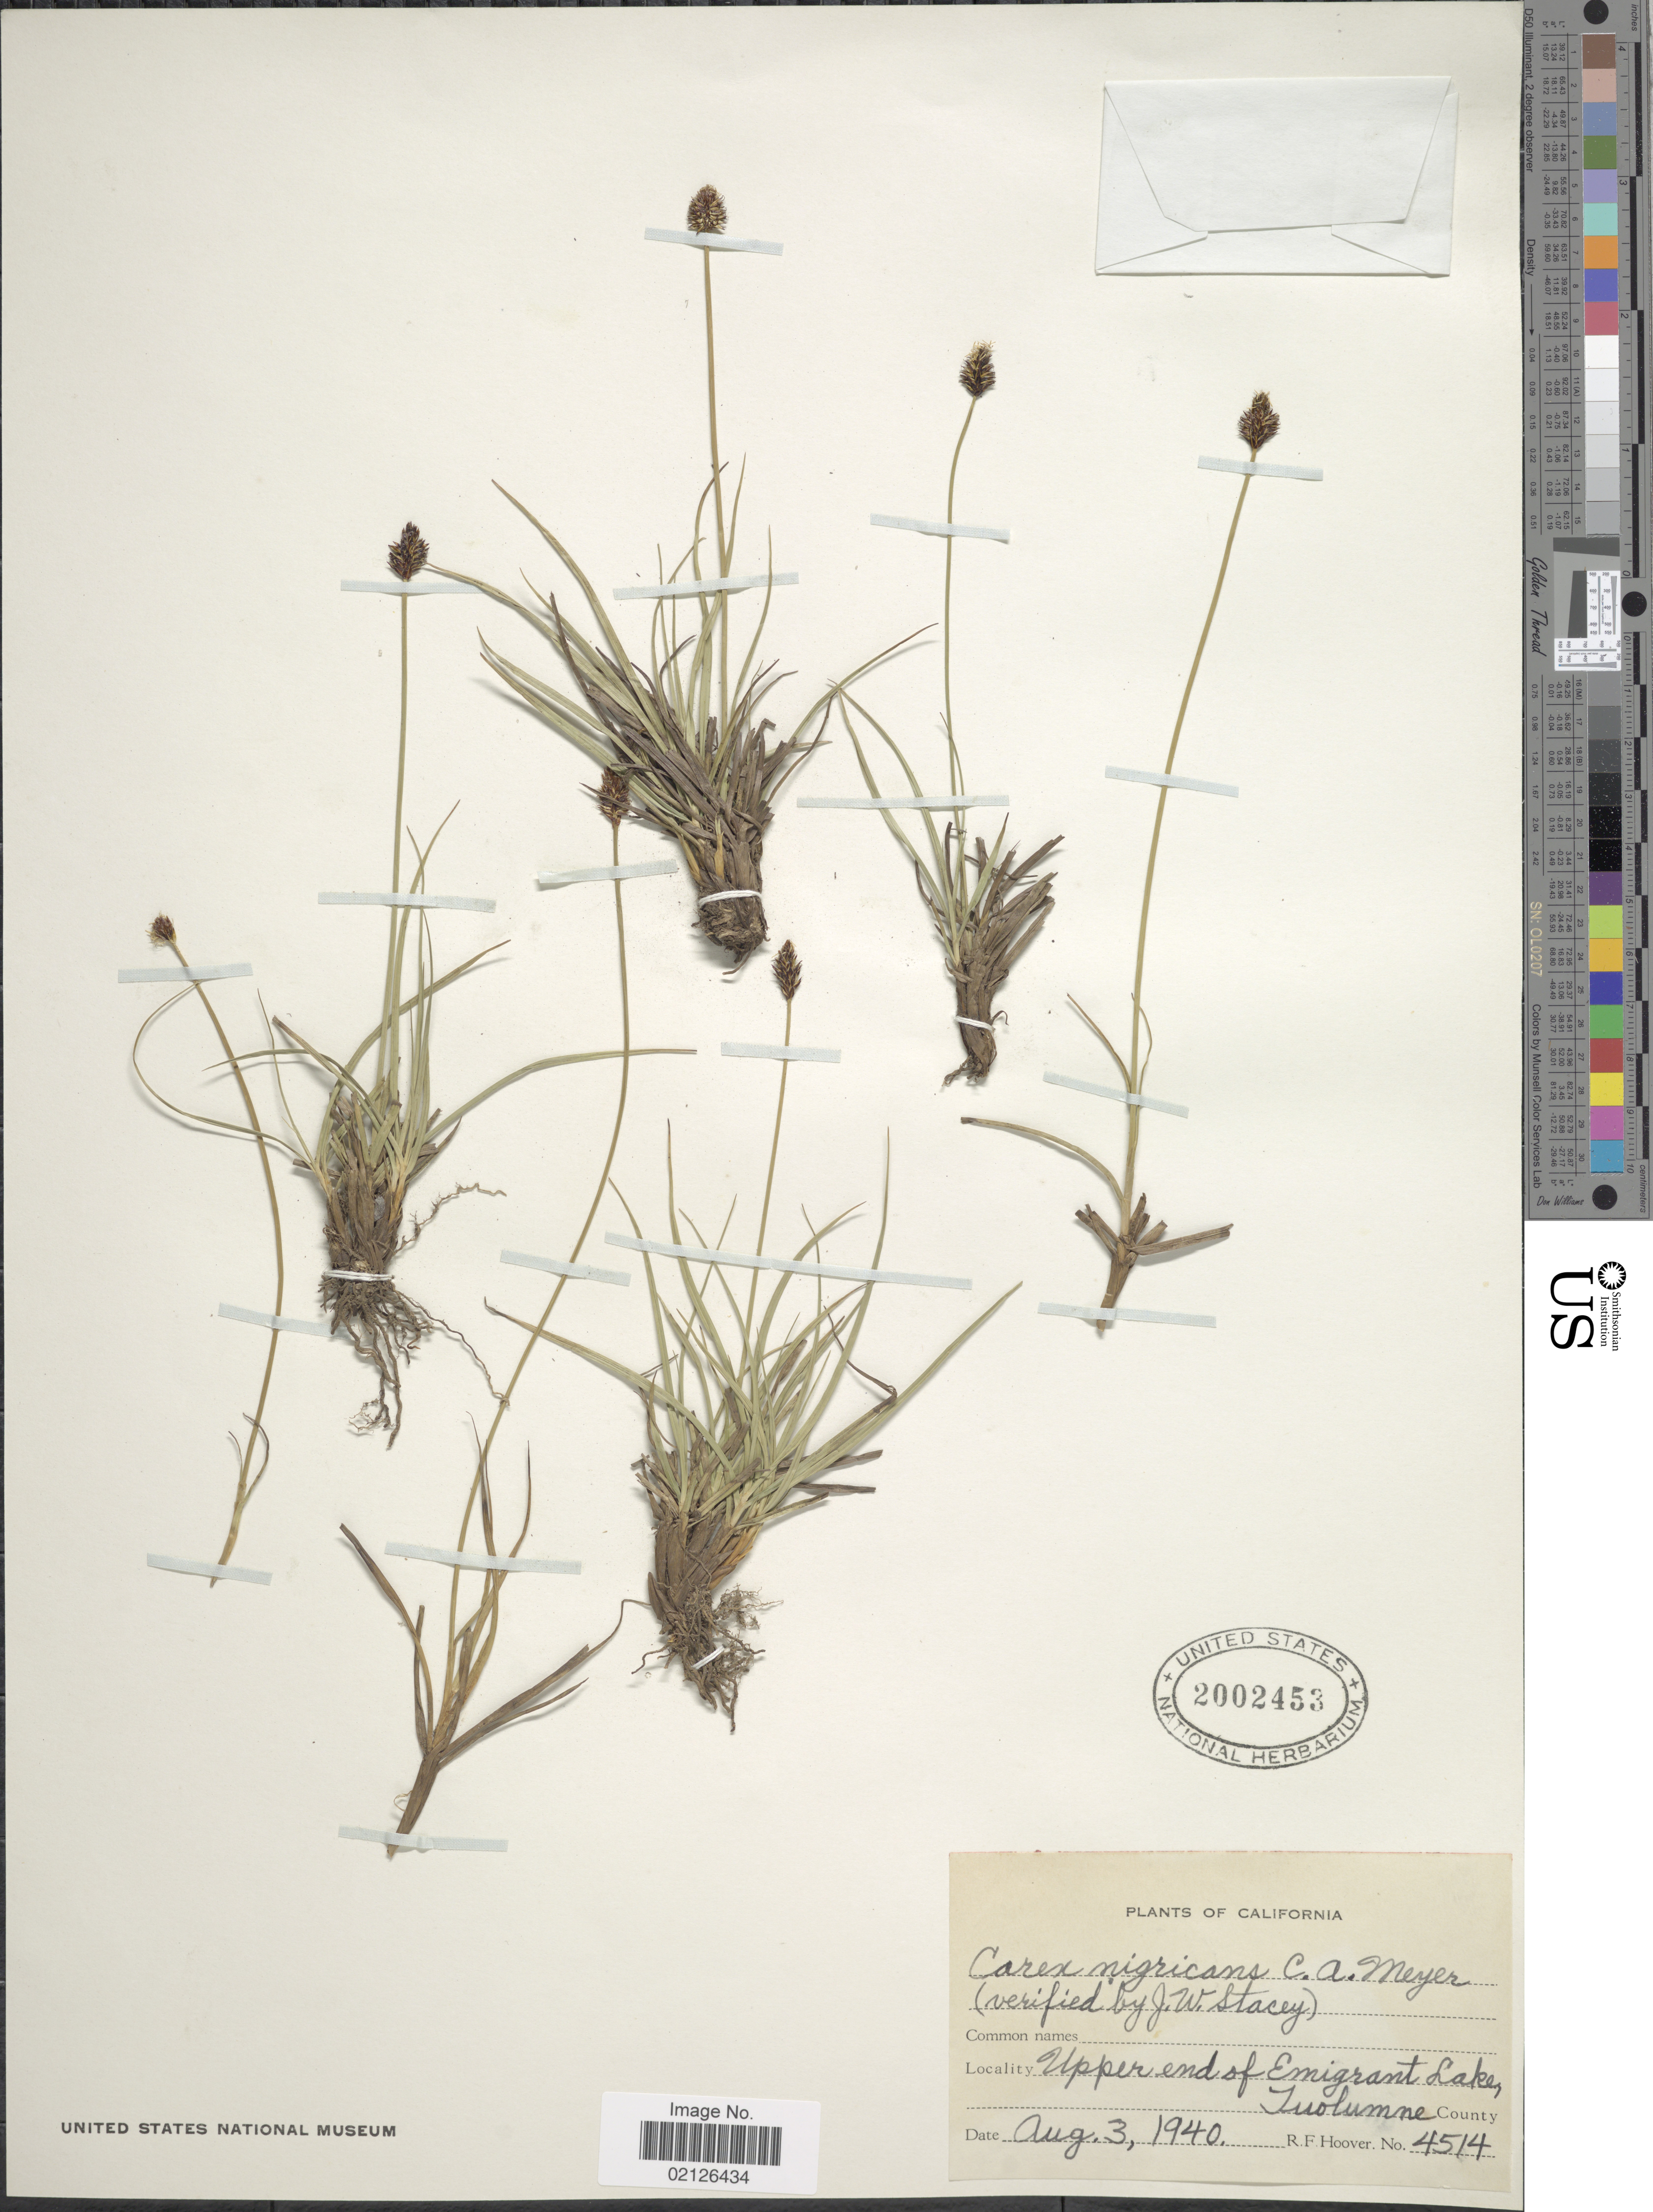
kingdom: Plantae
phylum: Tracheophyta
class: Liliopsida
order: Poales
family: Cyperaceae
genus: Carex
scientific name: Carex nigricans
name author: C.A. Mey.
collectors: R. F. Hoover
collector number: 4514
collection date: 1940-08-03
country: United States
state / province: California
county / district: Tuolumne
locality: Upper end of Emigrant Lake, Tuolumne County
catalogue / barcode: US 2002453